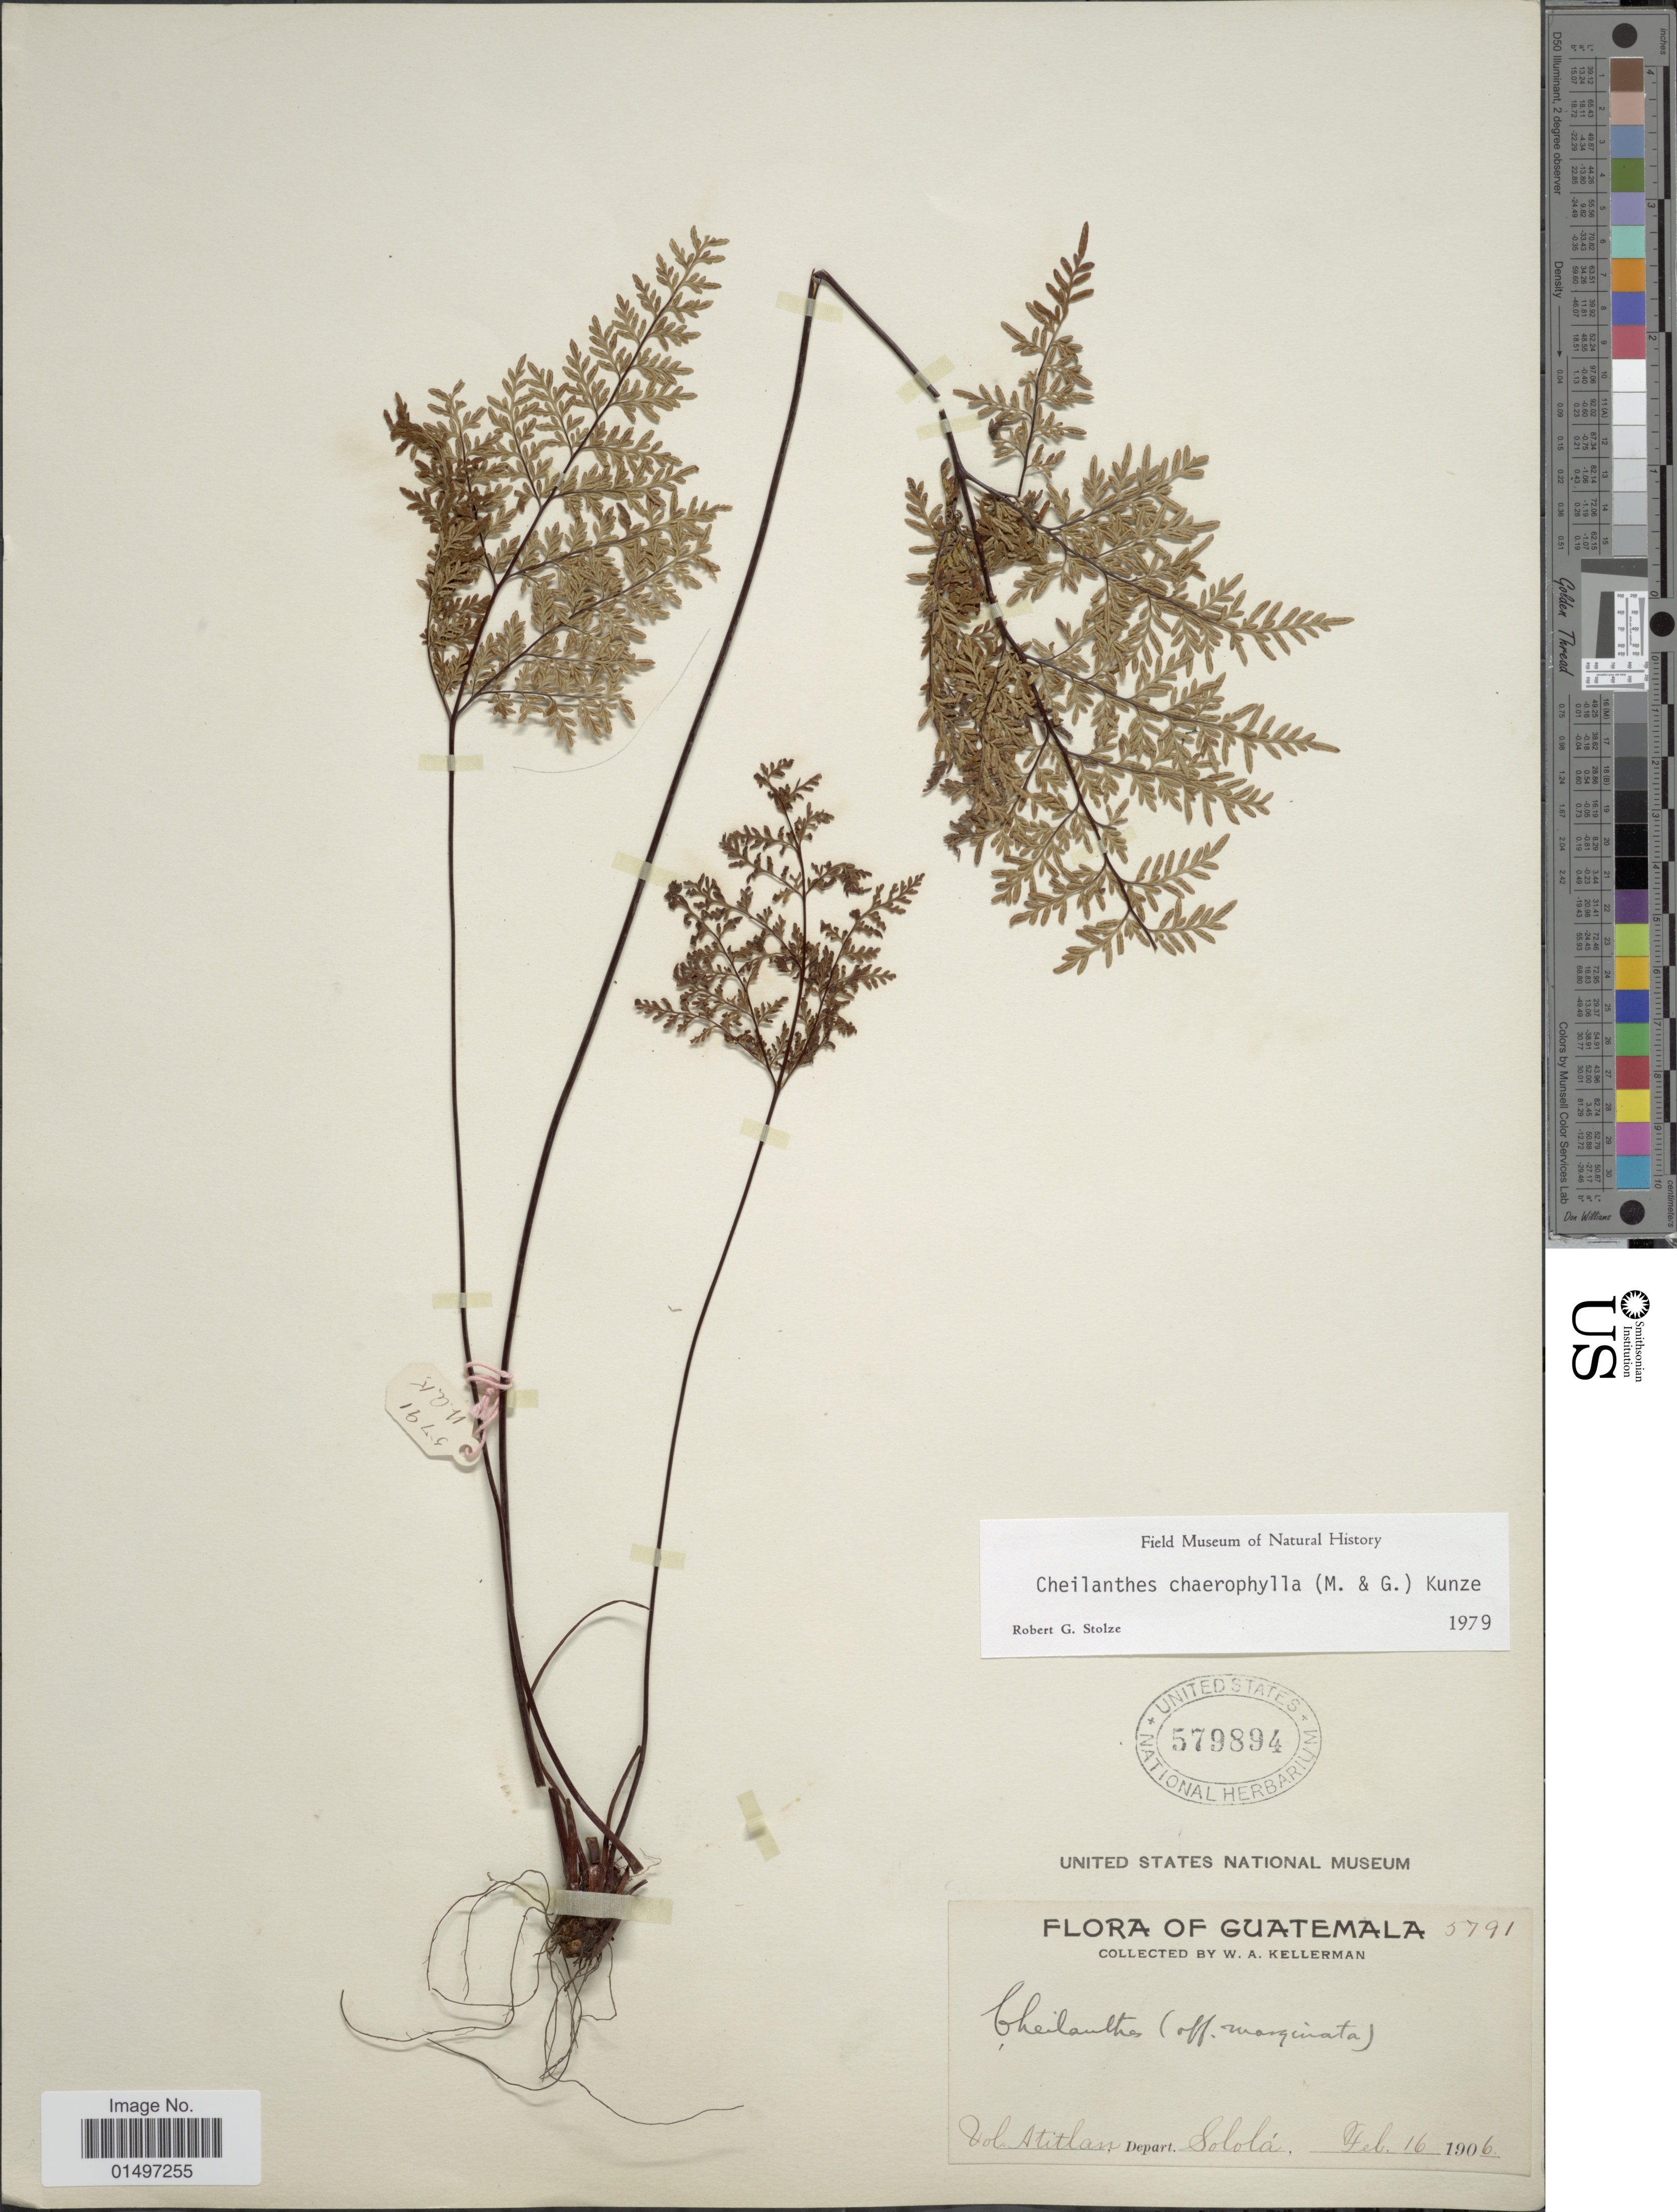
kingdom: Plantae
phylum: Tracheophyta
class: Polypodiopsida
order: Polypodiales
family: Pteridaceae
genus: Gaga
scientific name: Gaga membranacea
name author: (Davenp.) Fay W. Li & Windham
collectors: W. Kellerman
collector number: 5791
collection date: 1906-02-16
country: Guatemala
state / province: Sololá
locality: Vol. Altitlan. Depart. Solola.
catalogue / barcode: US 579894